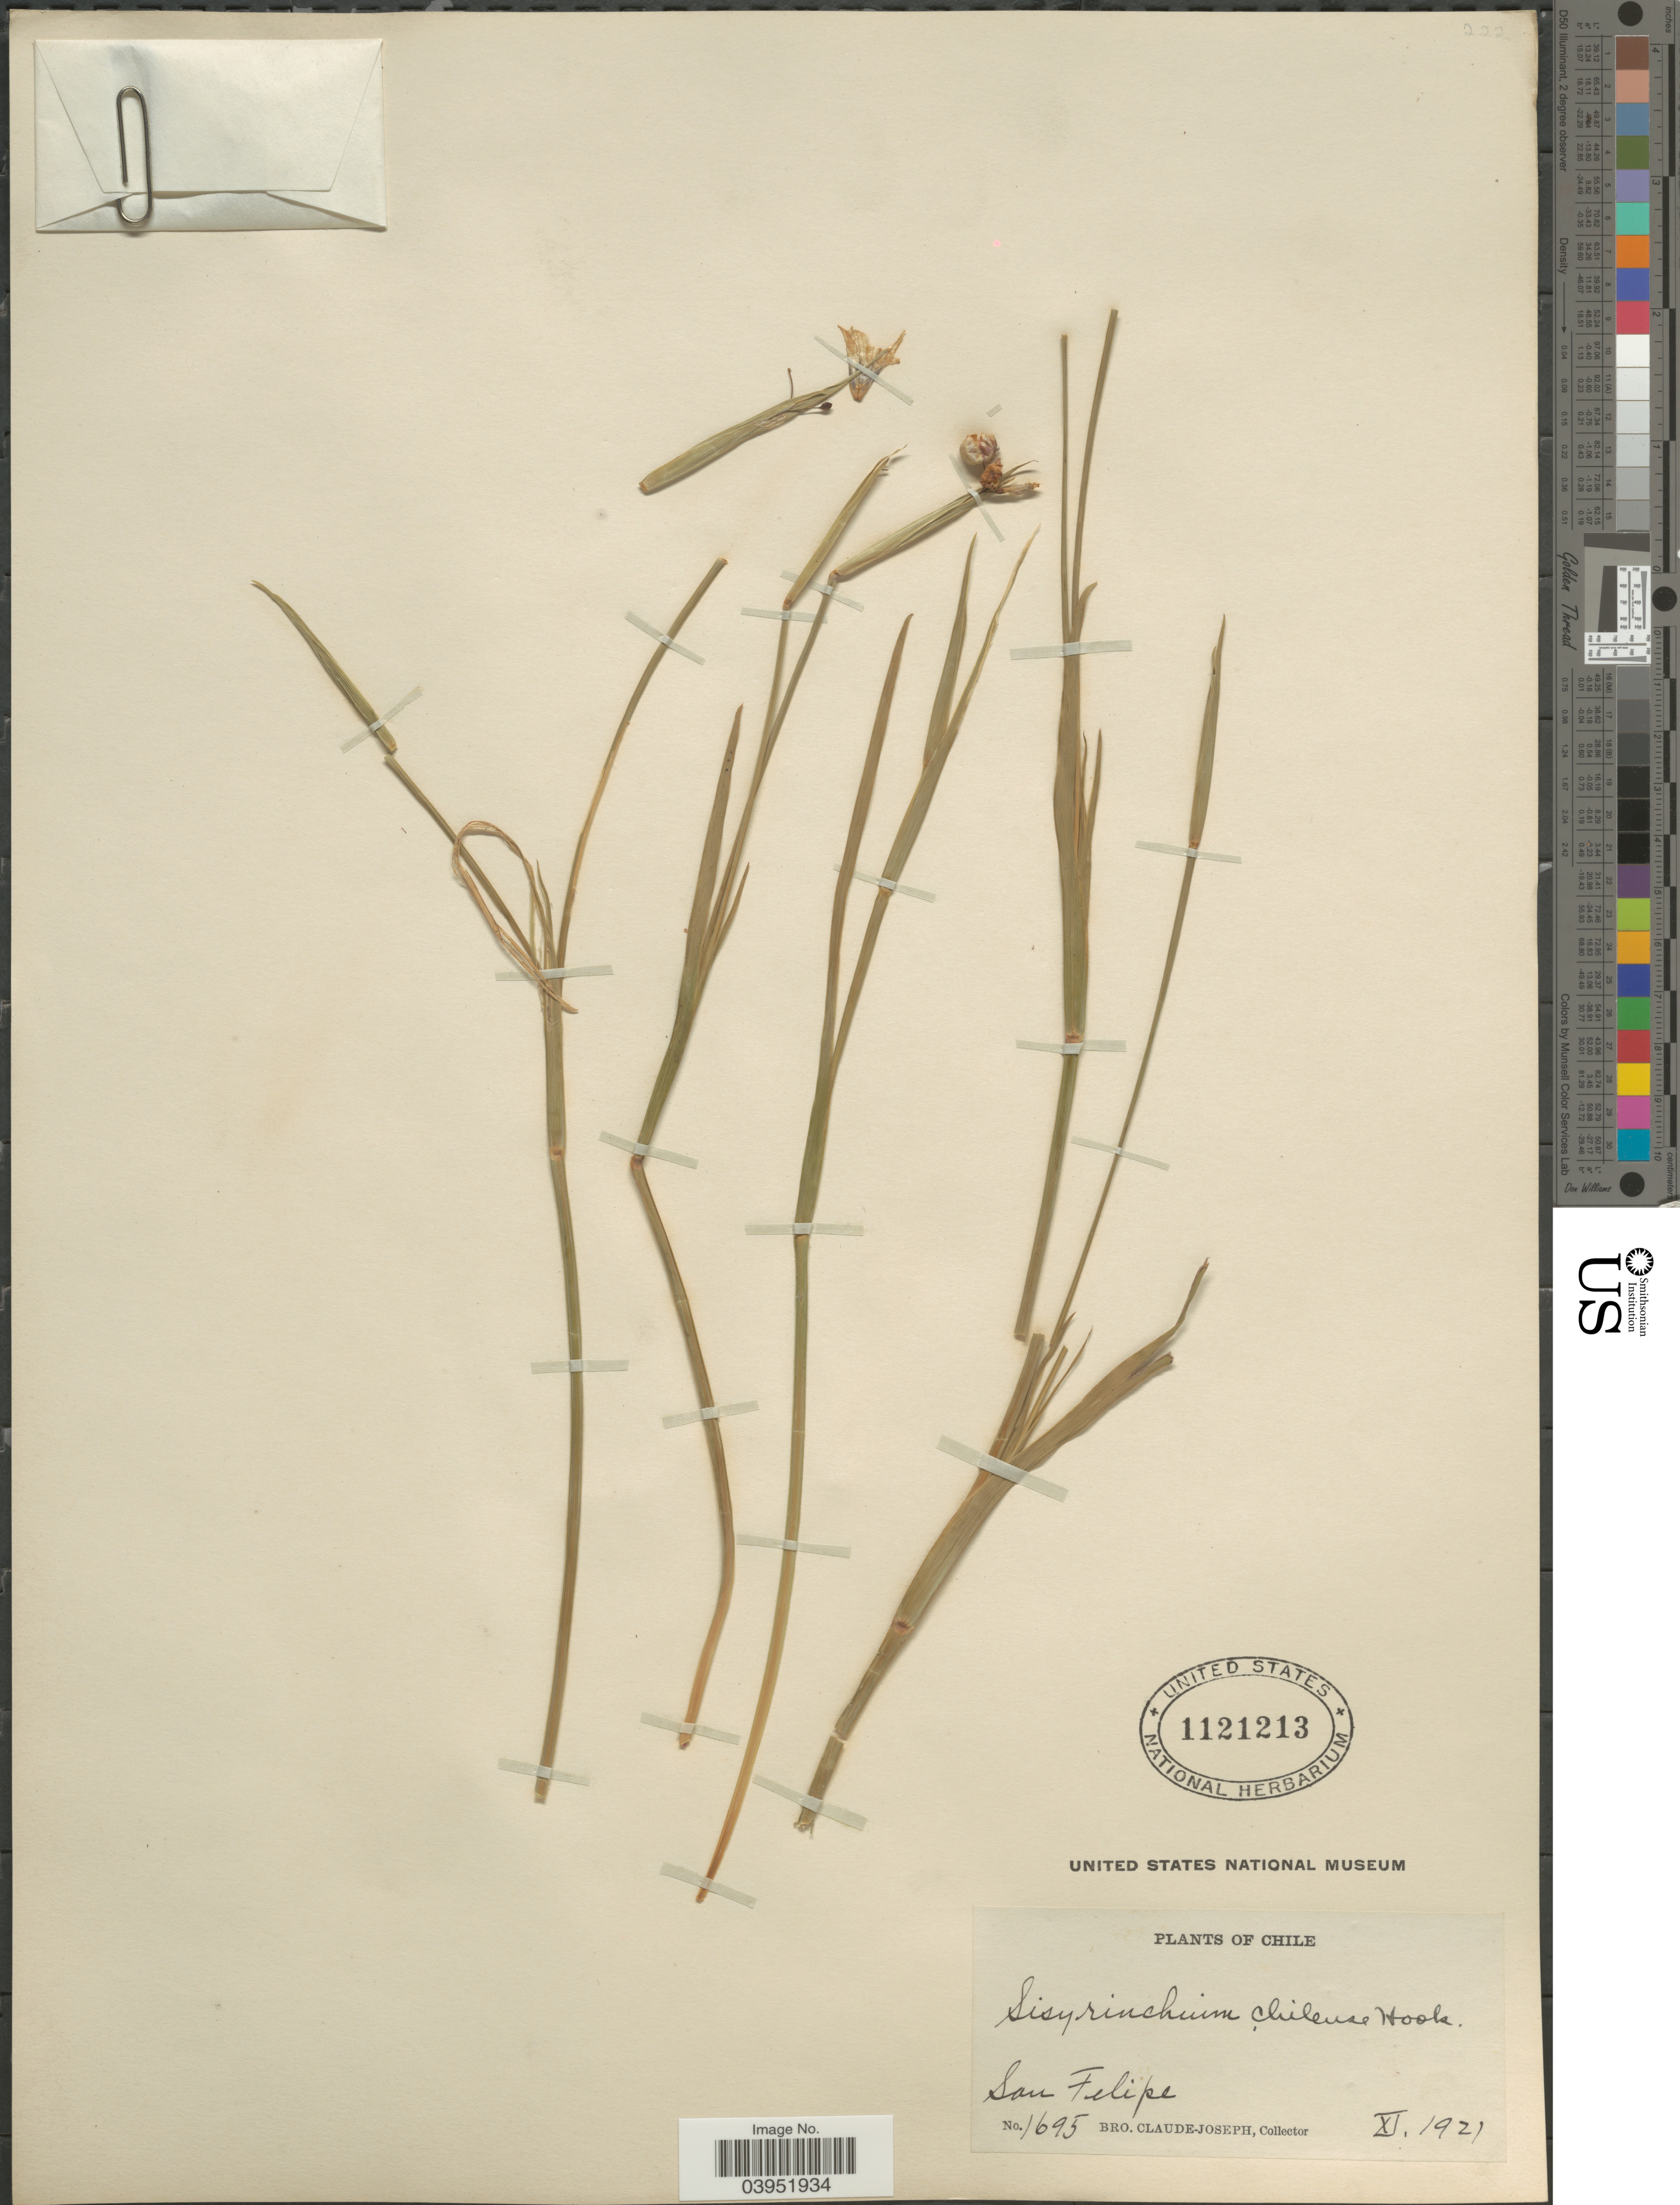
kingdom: Plantae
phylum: Tracheophyta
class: Liliopsida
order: Asparagales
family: Iridaceae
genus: Sisyrinchium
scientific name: Sisyrinchium chilense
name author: Hook.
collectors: Bro. Claude-Joseph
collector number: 1695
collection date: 1921-11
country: Chile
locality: San Felipe.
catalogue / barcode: US 1121213